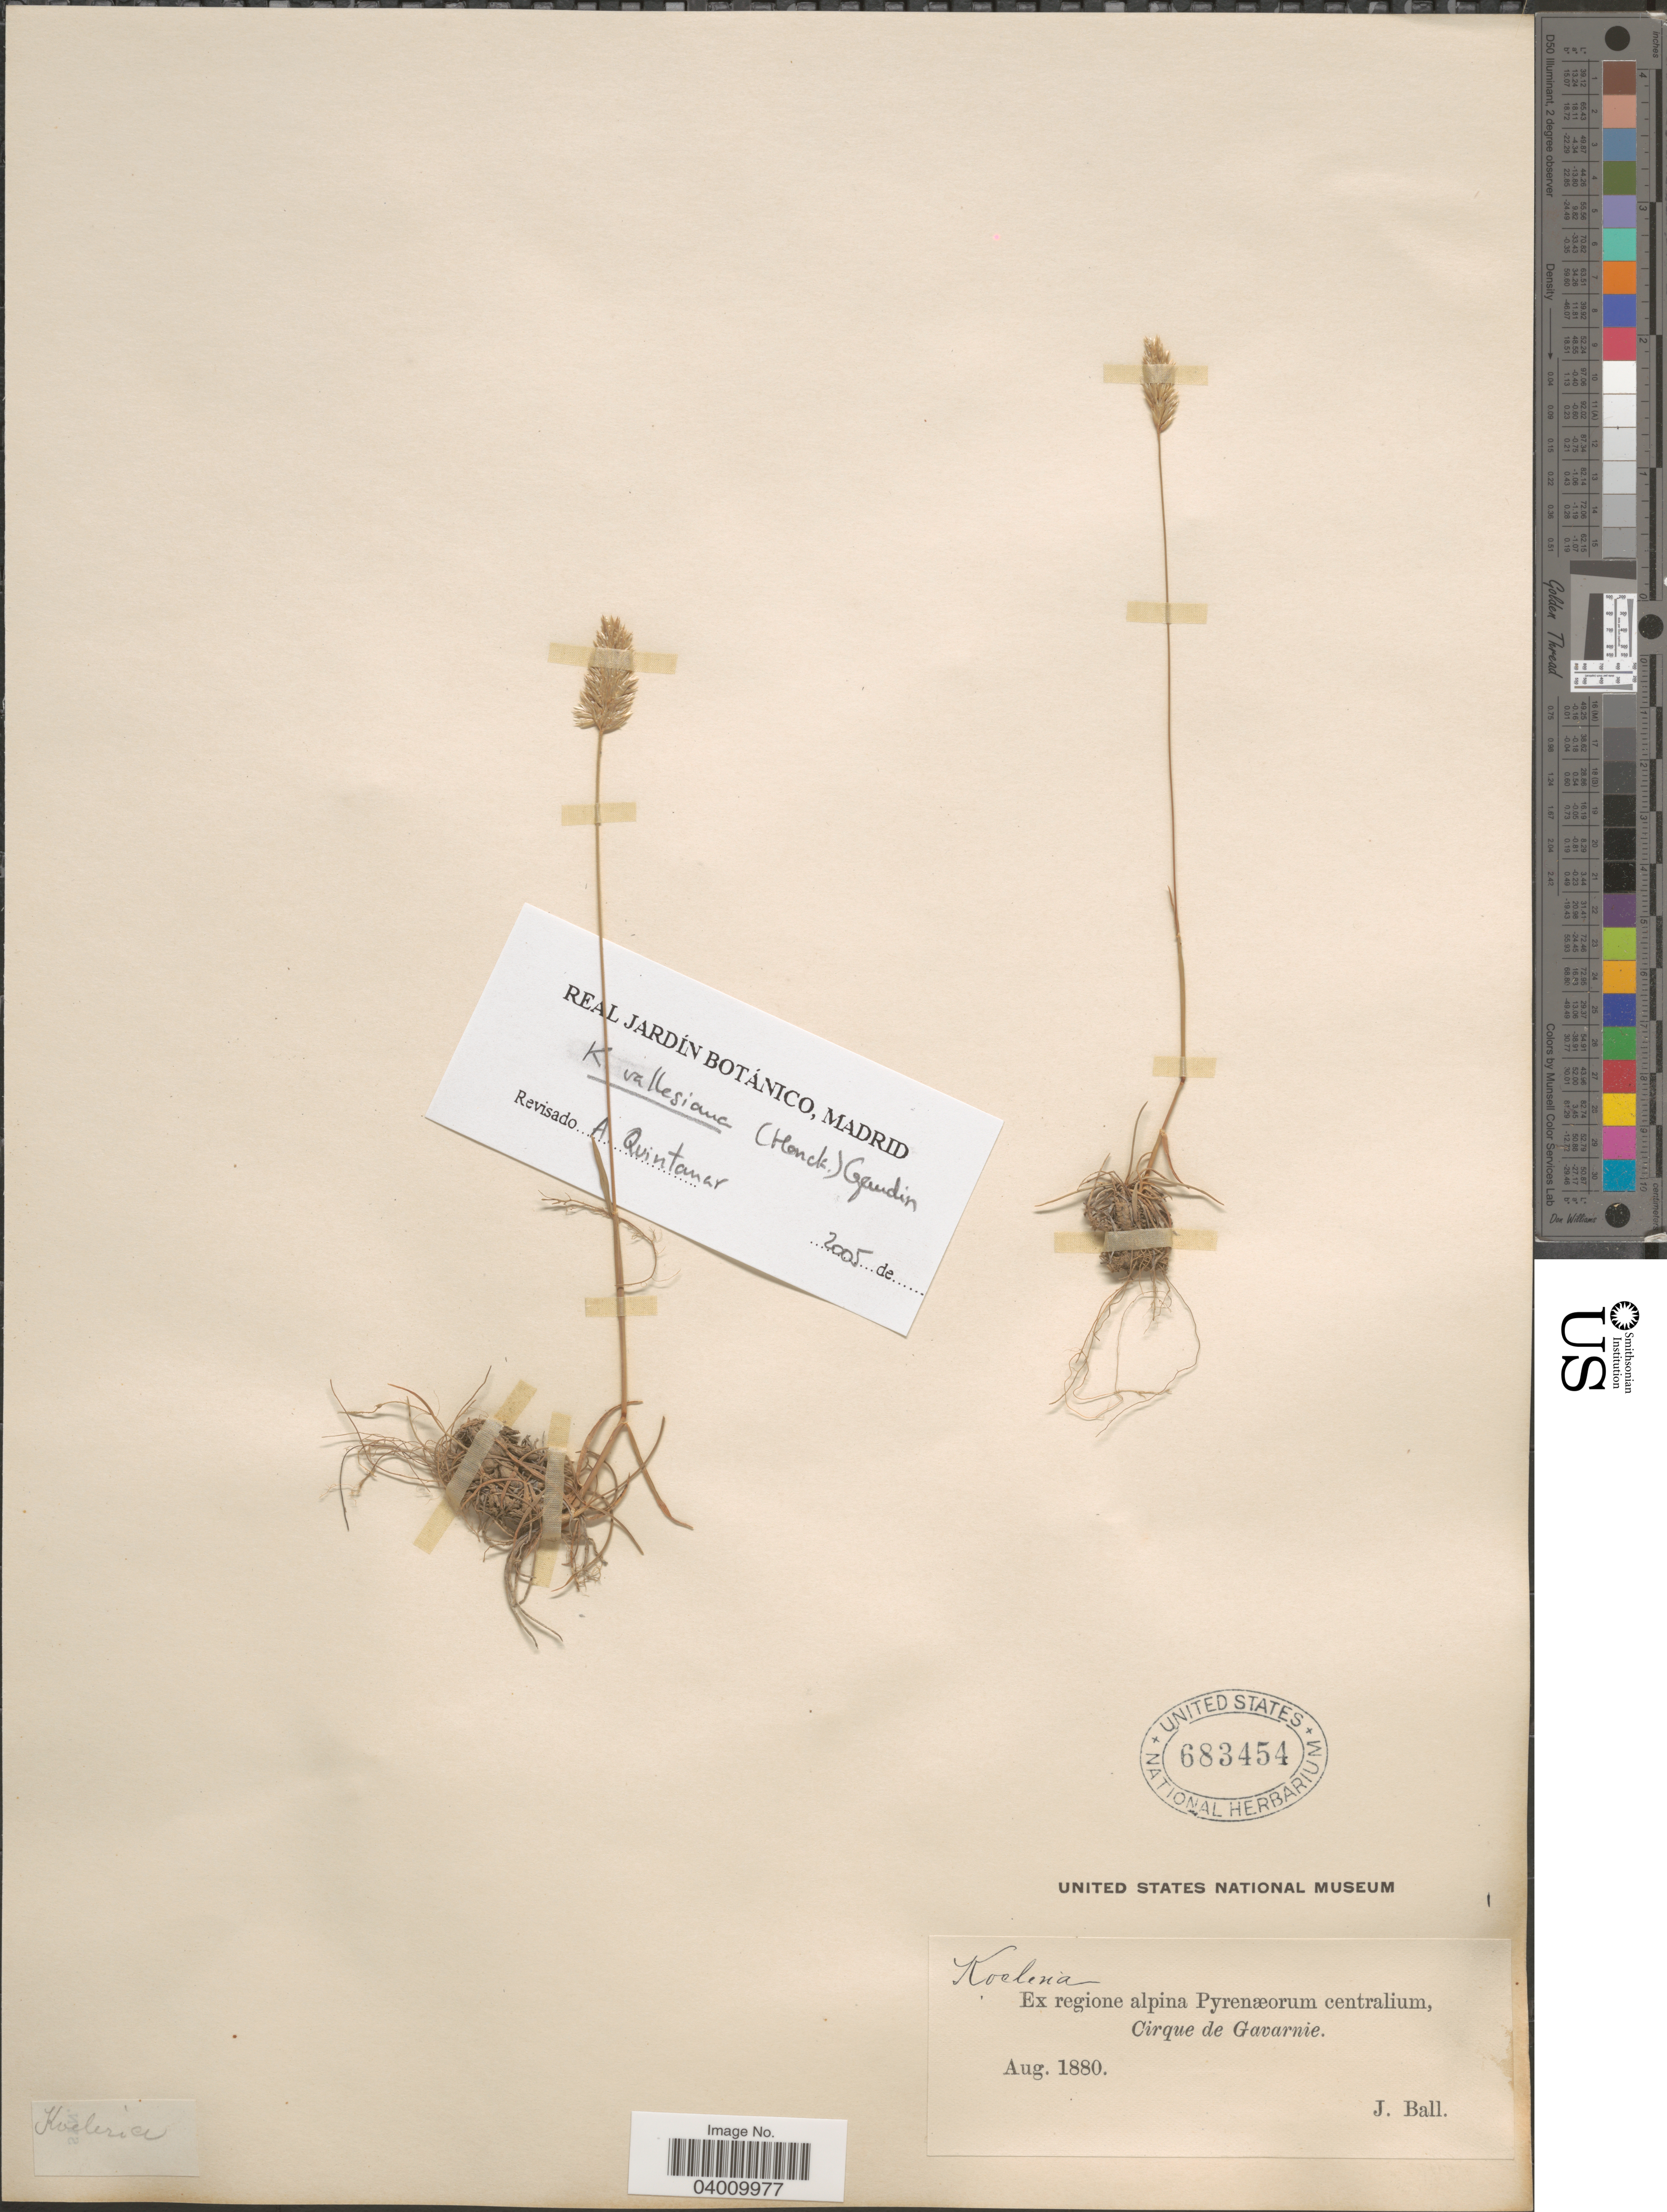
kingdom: Plantae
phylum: Tracheophyta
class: Liliopsida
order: Poales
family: Poaceae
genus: Koeleria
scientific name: Koeleria vallesiana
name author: (Honck.) Gaudin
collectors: J. Ball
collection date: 1880-08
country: France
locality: Ex regione alpina Pyrenæorum centralium, Cirque de Gavarnie.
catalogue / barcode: US 683454